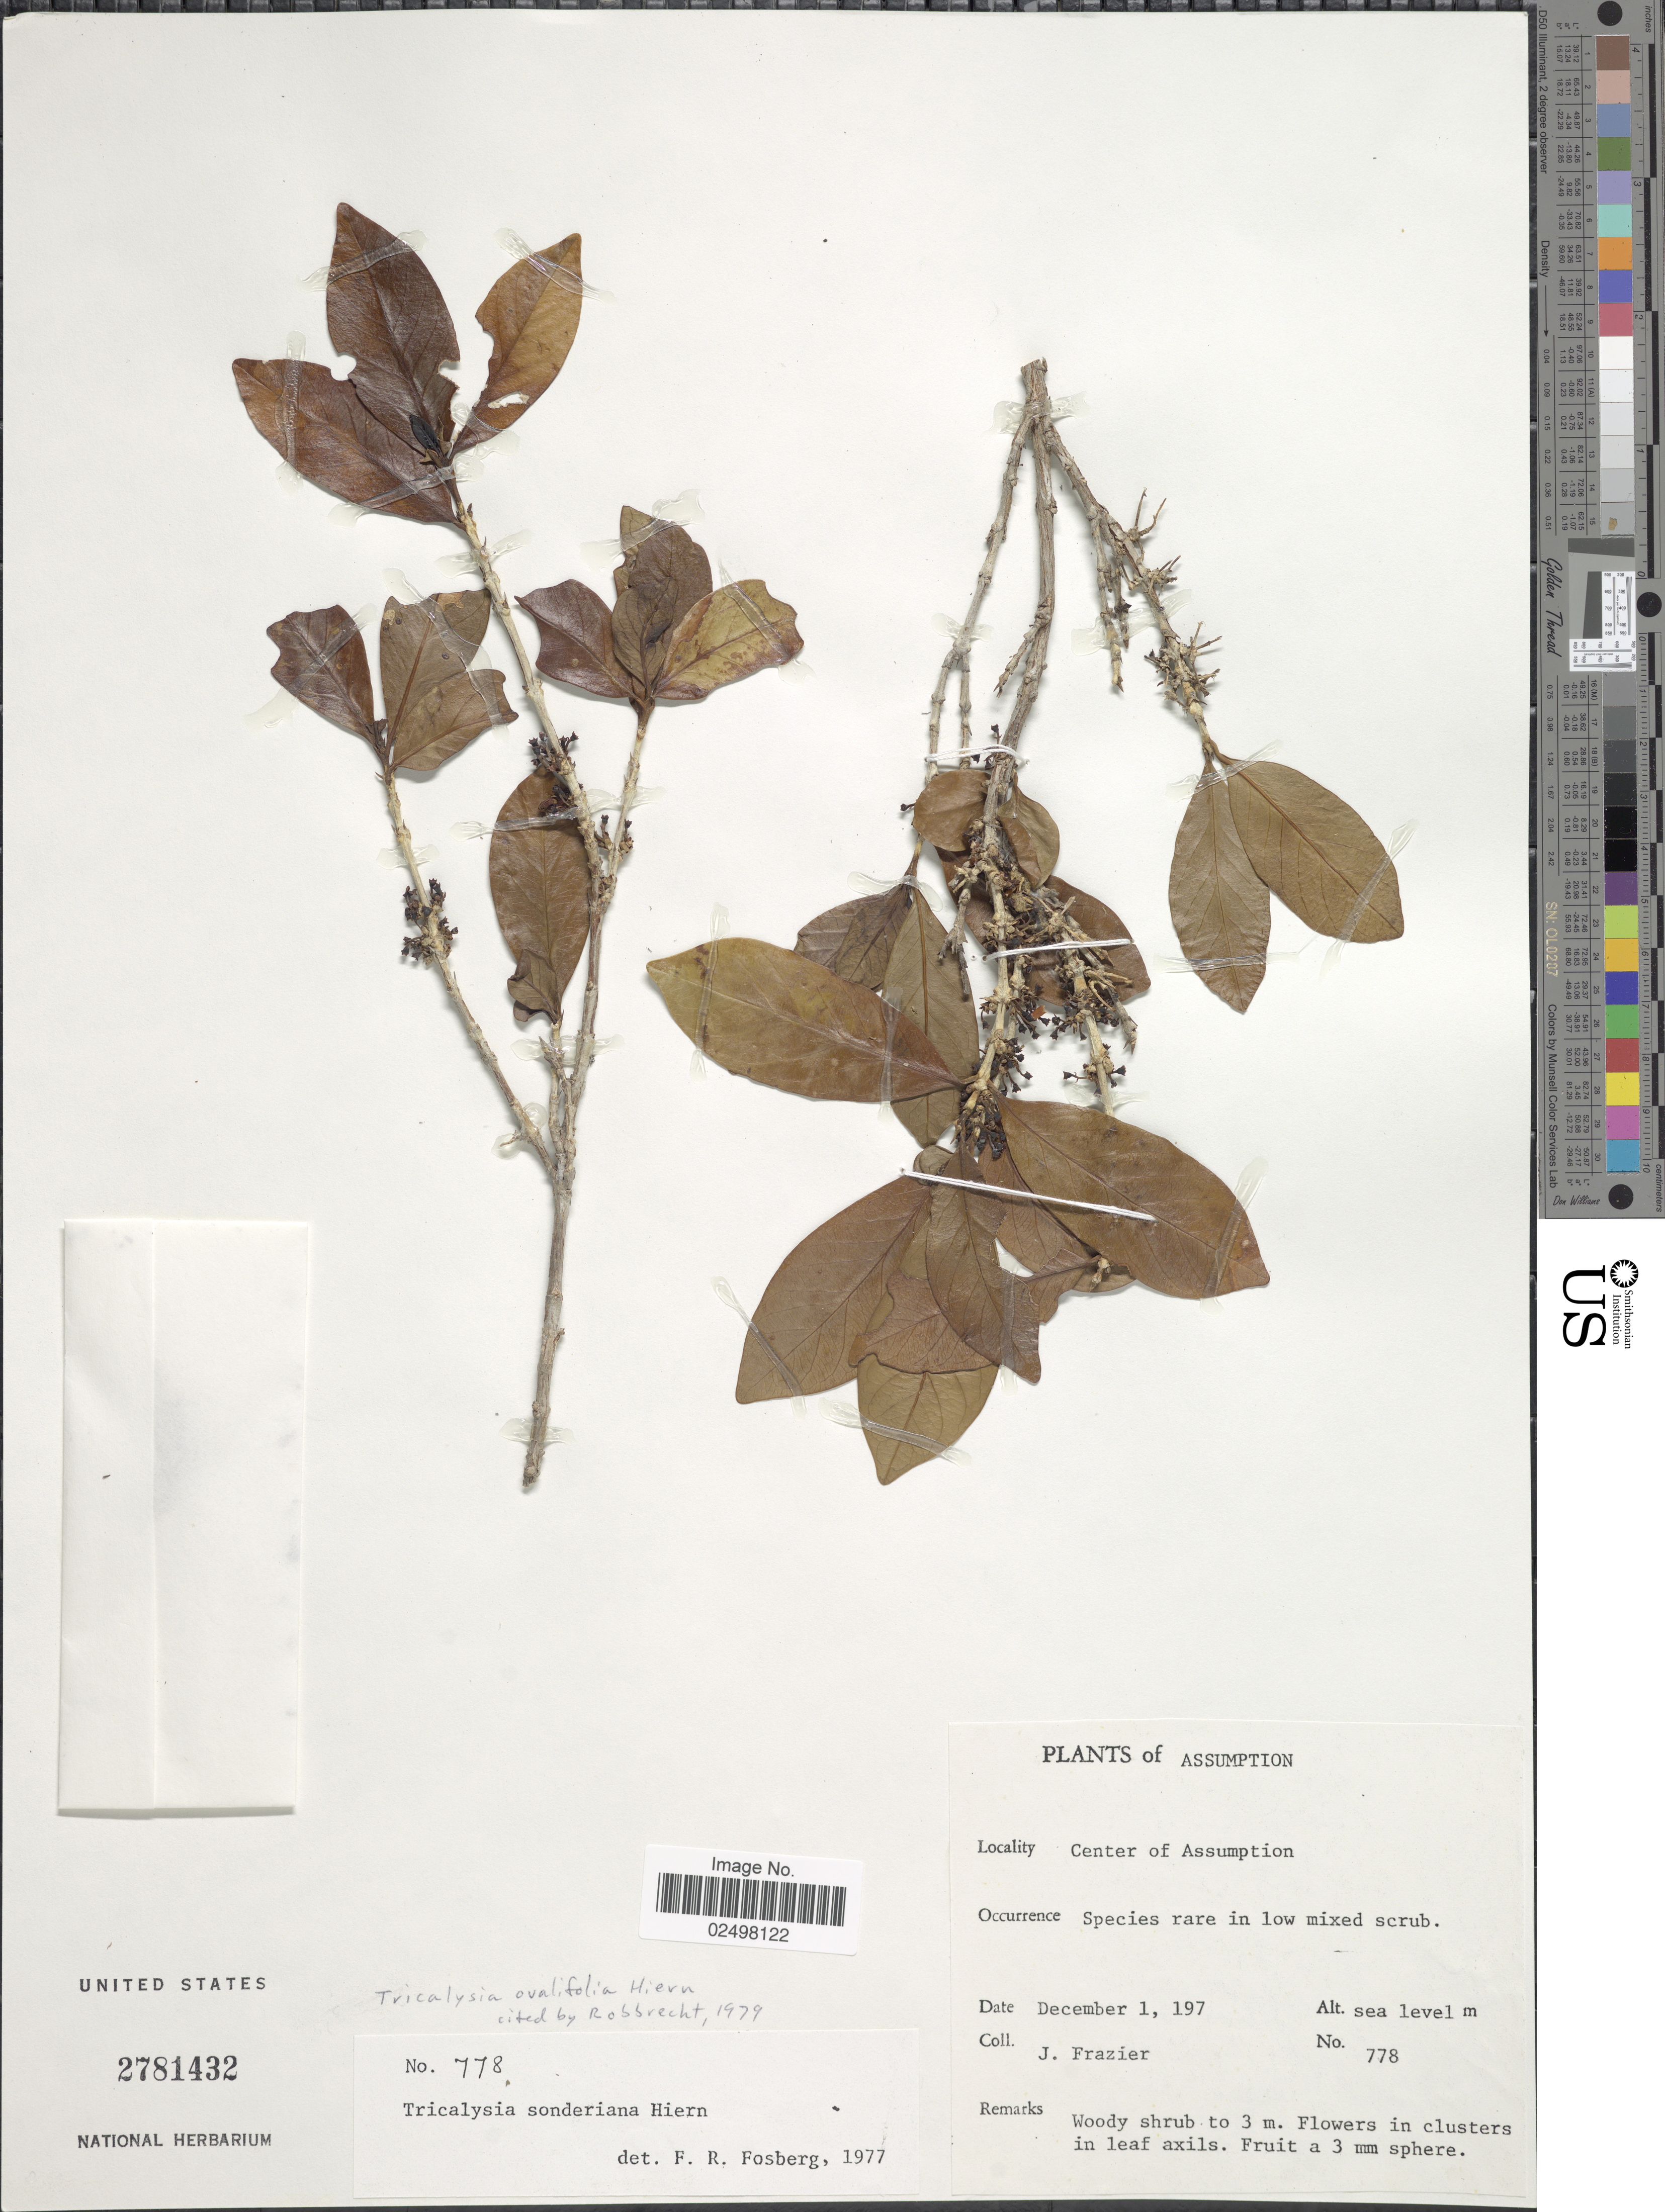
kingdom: Plantae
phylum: Tracheophyta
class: Magnoliopsida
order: Gentianales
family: Rubiaceae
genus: Tricalysia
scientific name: Tricalysia ovalifolia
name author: Hiern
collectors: J. Frazier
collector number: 778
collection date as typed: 197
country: Seychelles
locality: Assumption, Center of Assumption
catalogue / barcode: US 2781432